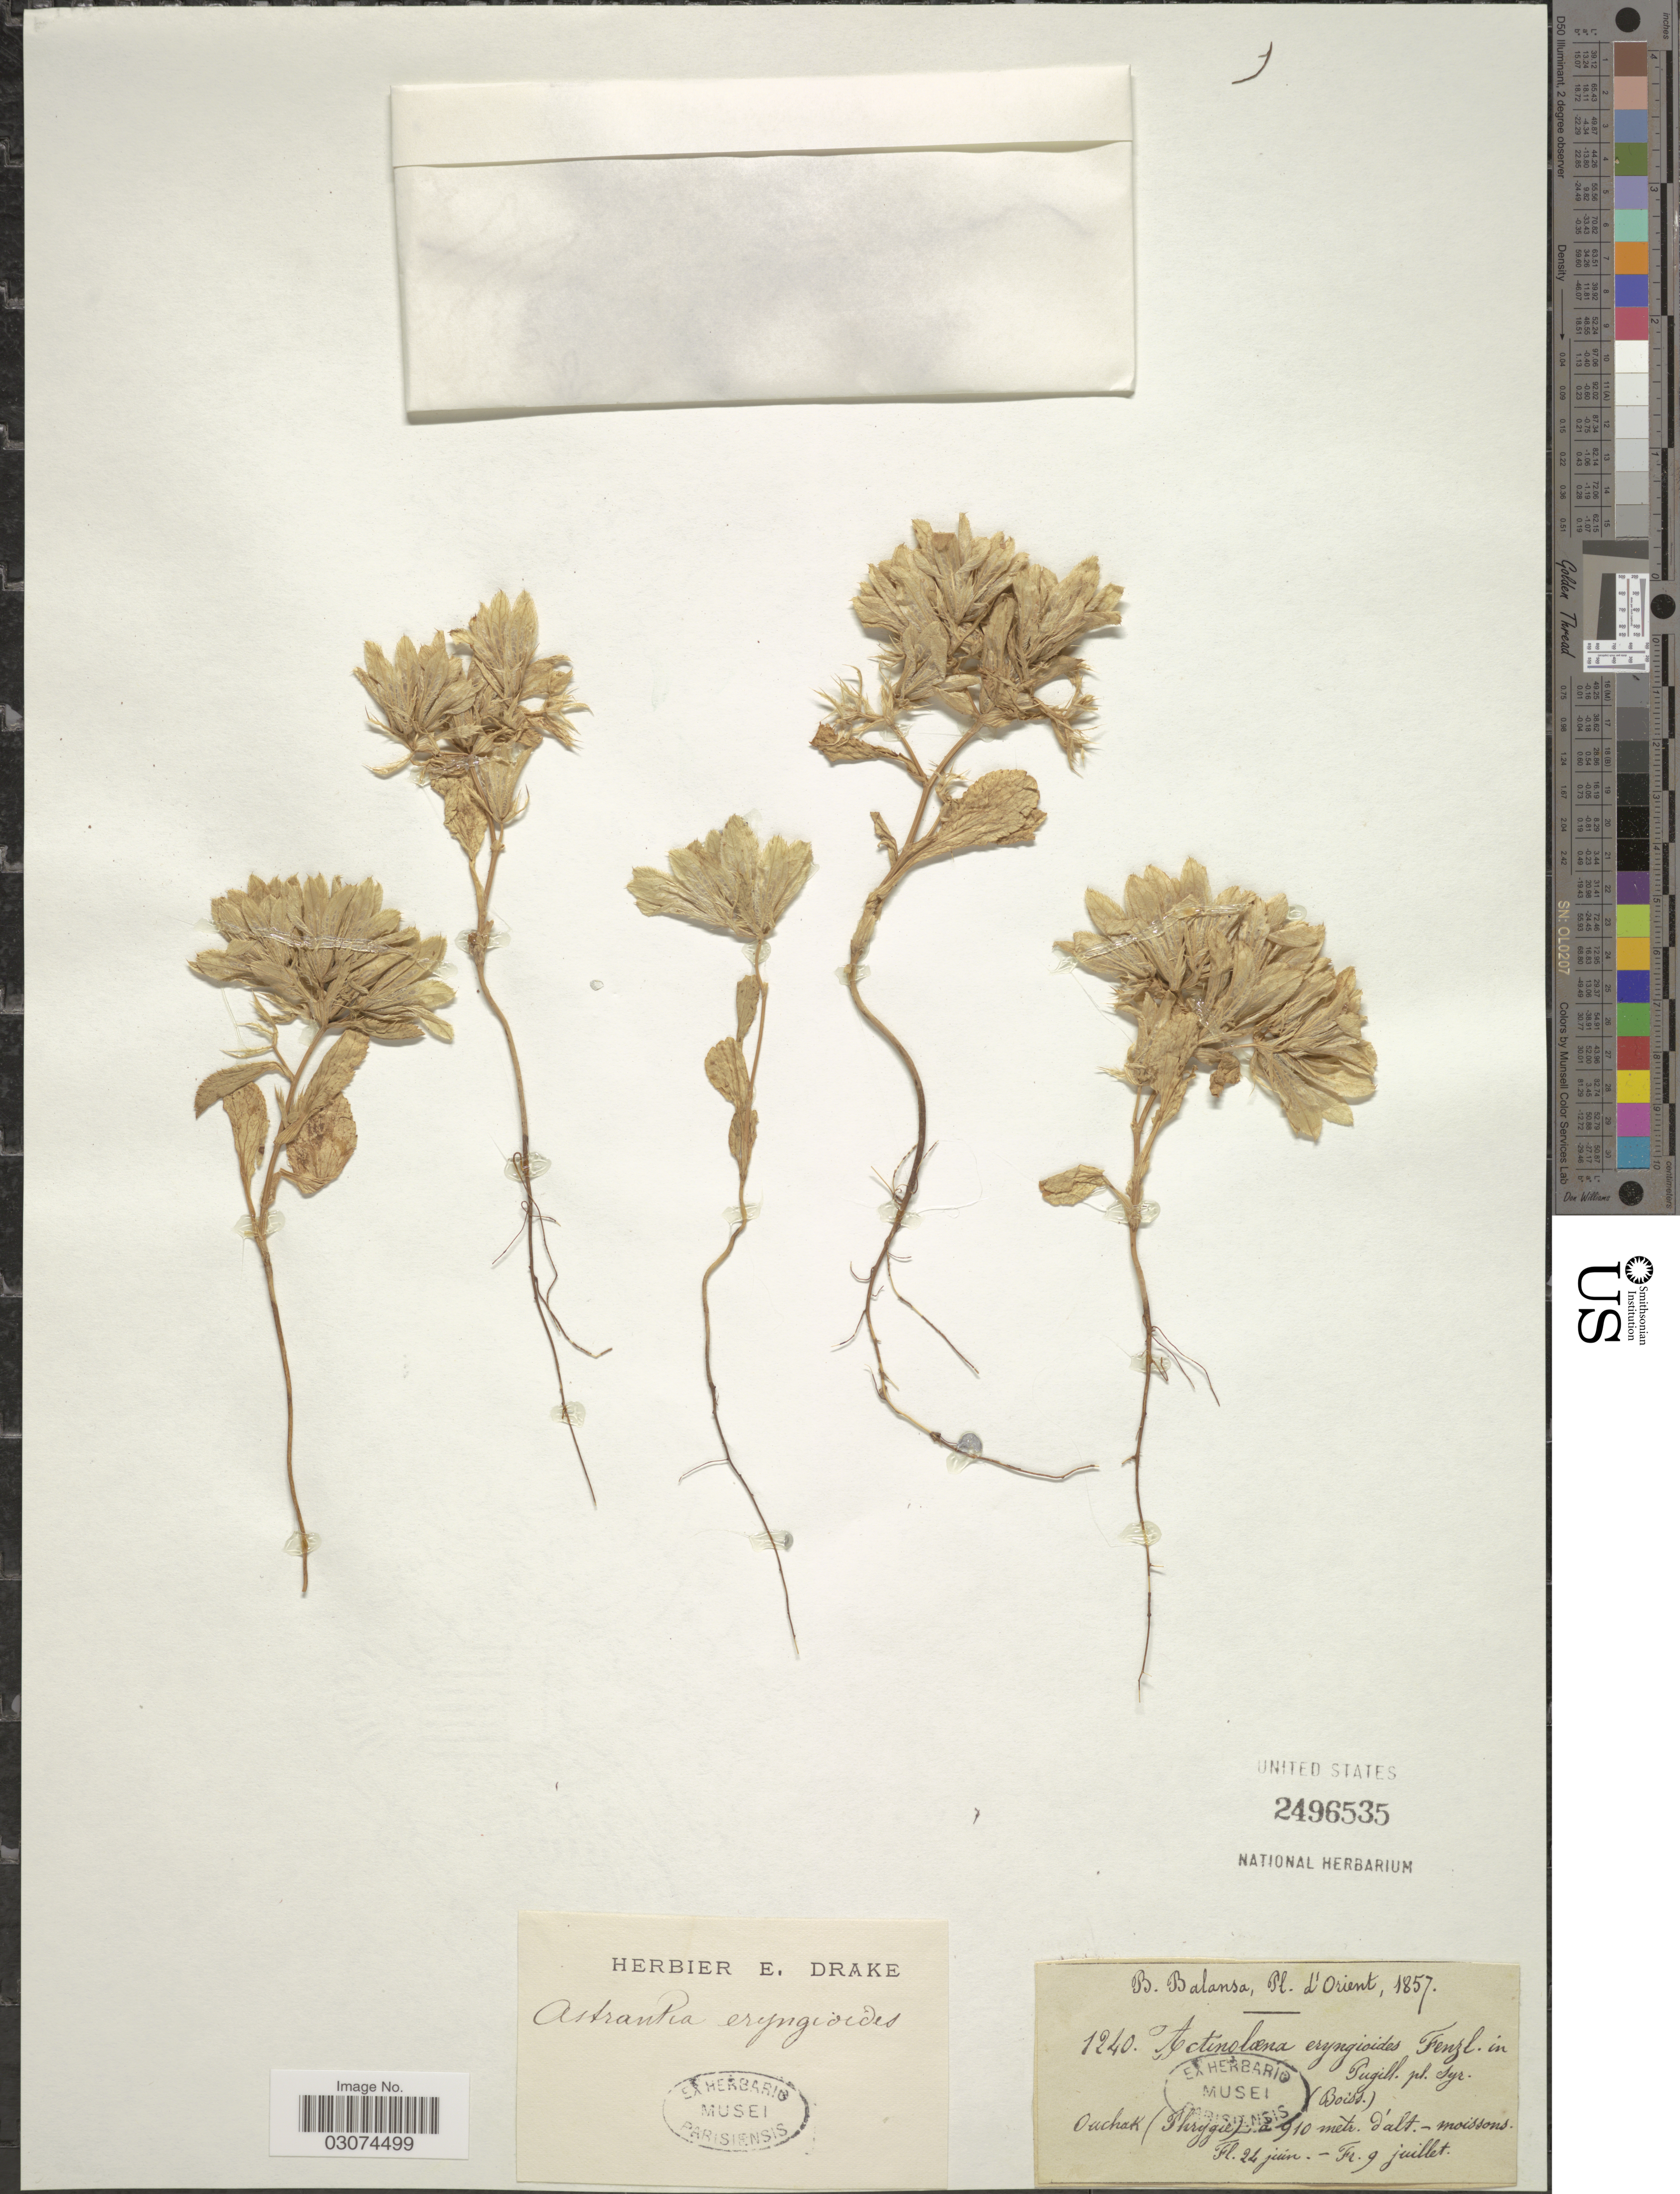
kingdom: Plantae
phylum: Tracheophyta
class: Magnoliopsida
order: Apiales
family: Apiaceae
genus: Actinolema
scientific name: Actinolema eryngioides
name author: Fenzl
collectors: B. Balansa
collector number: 1240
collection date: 1857-06-24/1857-07-09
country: Turkey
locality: Orient. Ouchak (Phrygie).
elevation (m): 910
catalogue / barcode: US 2496535